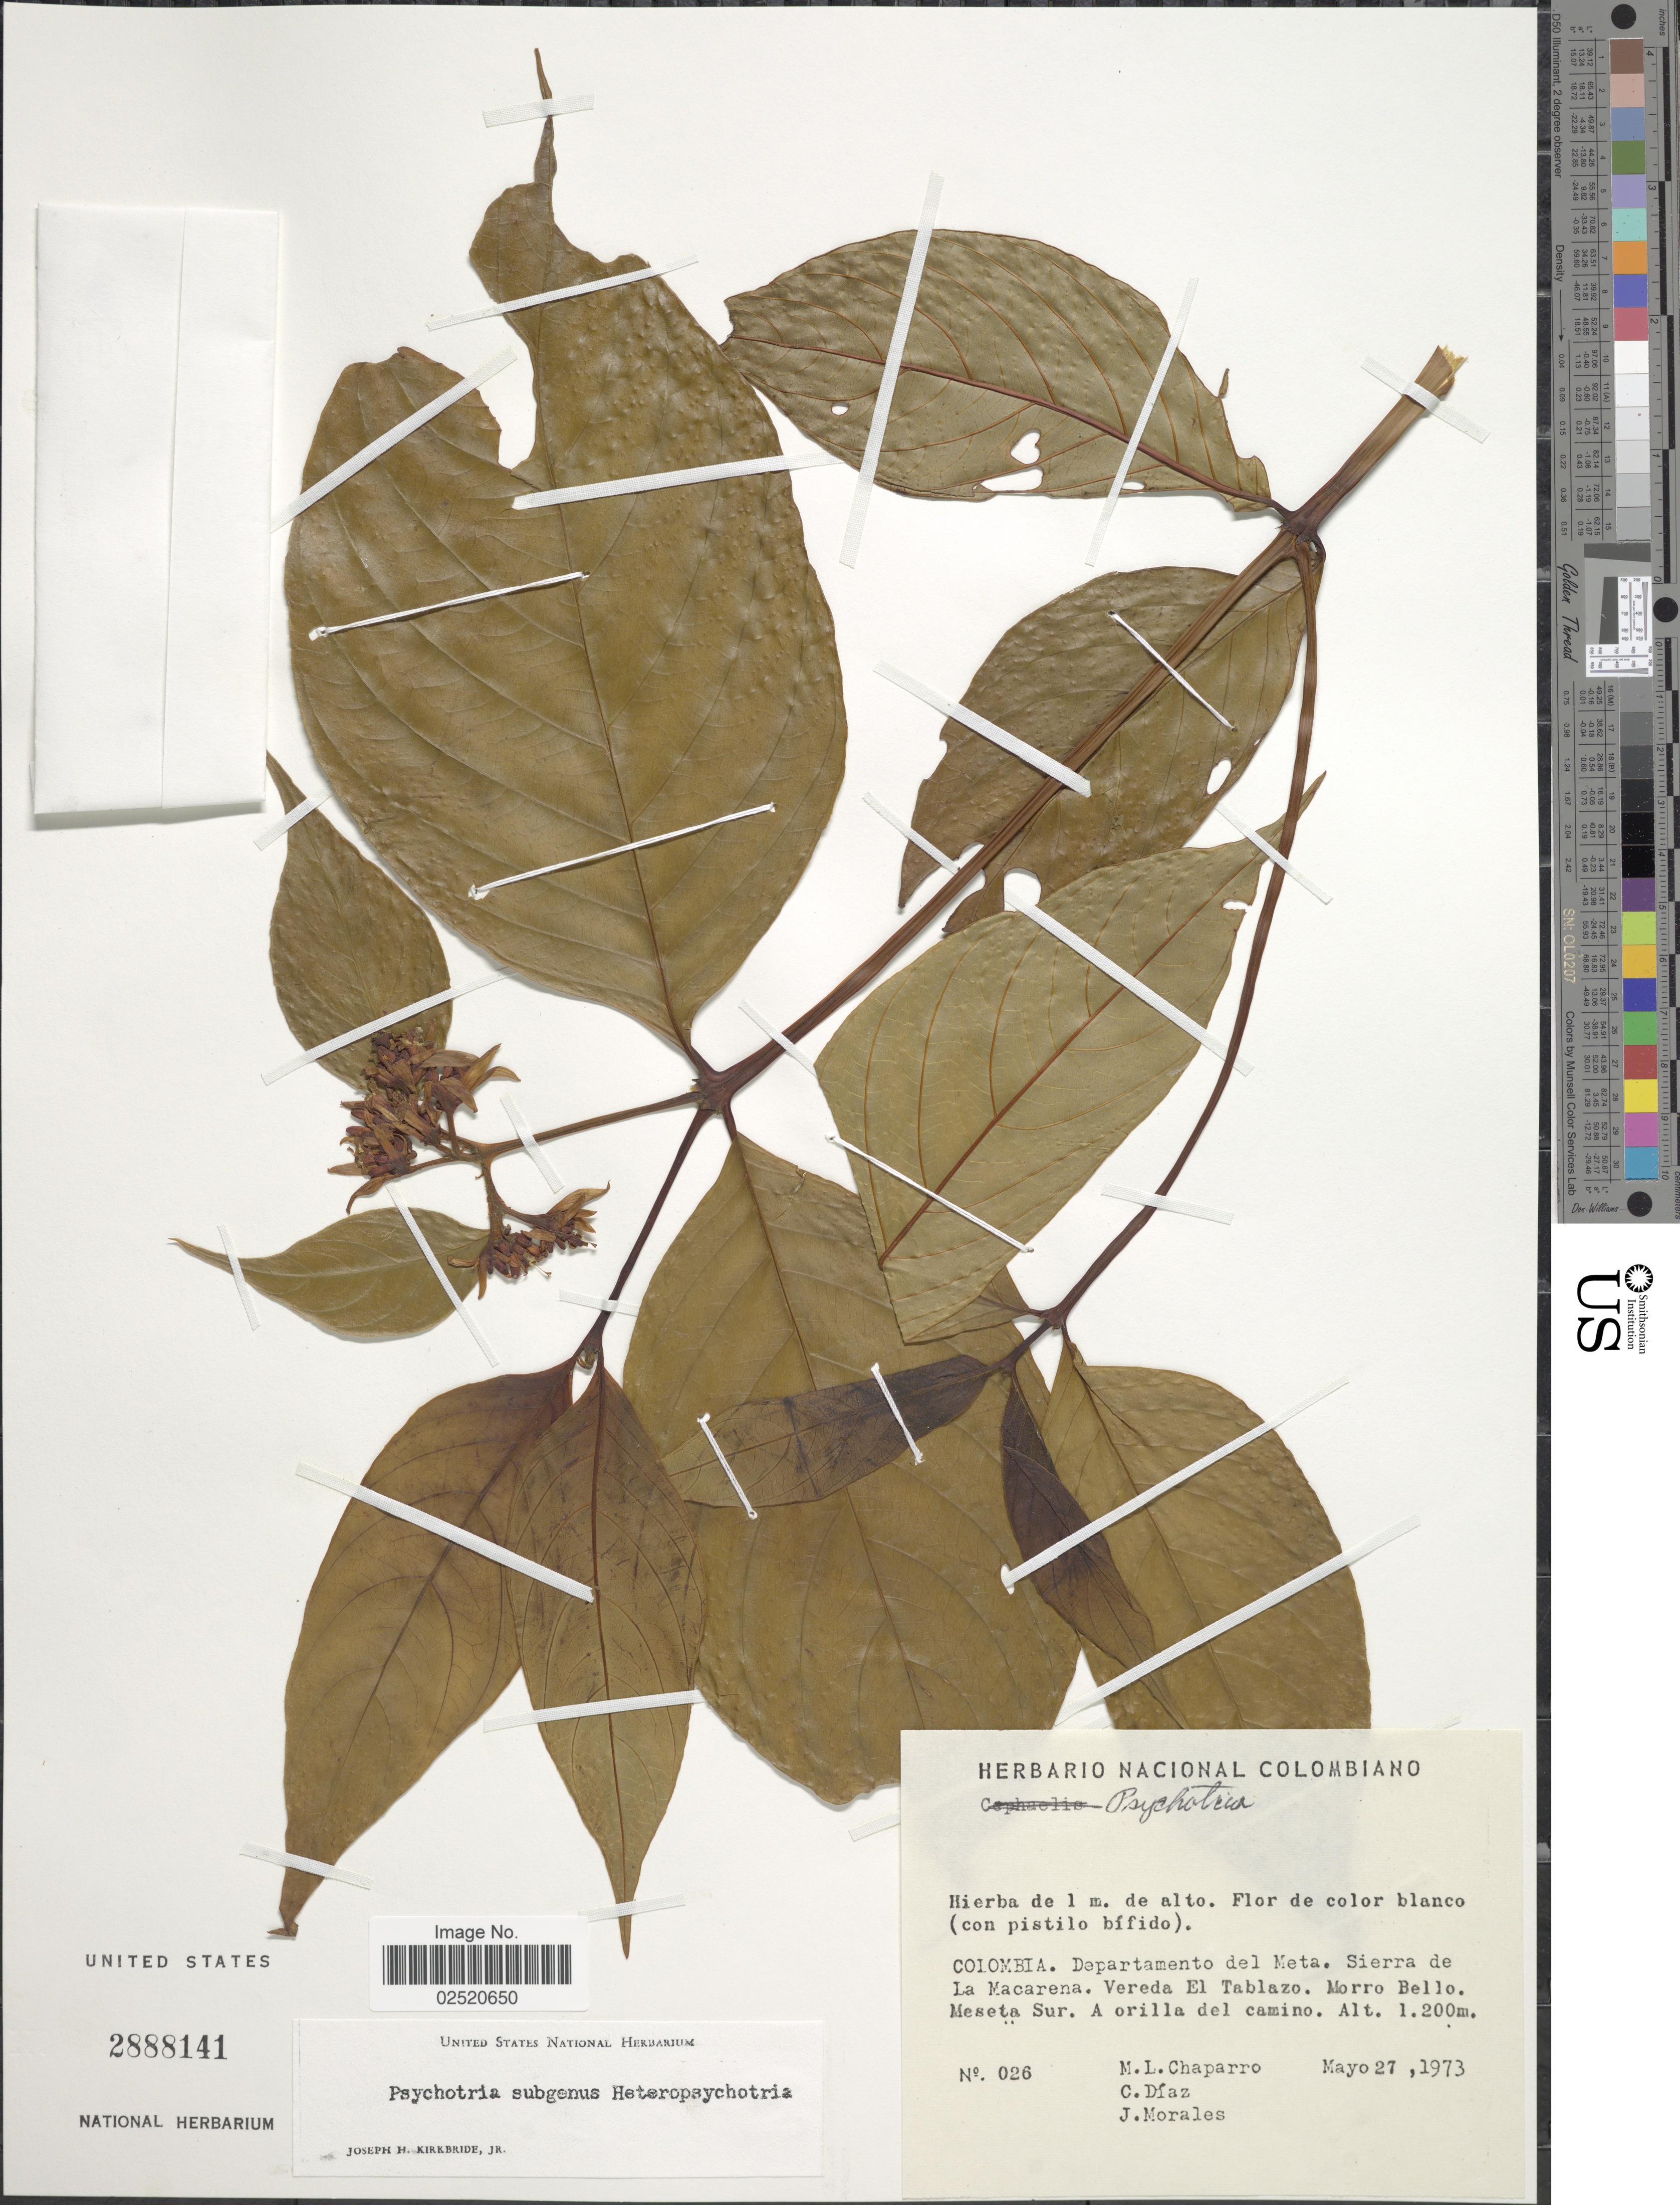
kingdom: Plantae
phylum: Tracheophyta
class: Magnoliopsida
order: Gentianales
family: Rubiaceae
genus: Psychotria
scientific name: Psychotria sp.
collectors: M. Chaparro, C. Díaz & J. Morales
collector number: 026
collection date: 1973-05-27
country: Colombia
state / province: Meta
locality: Sierra de La Macarena. Vereda. El Tablazo. Morro Bello. Meseta Sur. A orilla del camino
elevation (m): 1200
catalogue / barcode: US 2888141